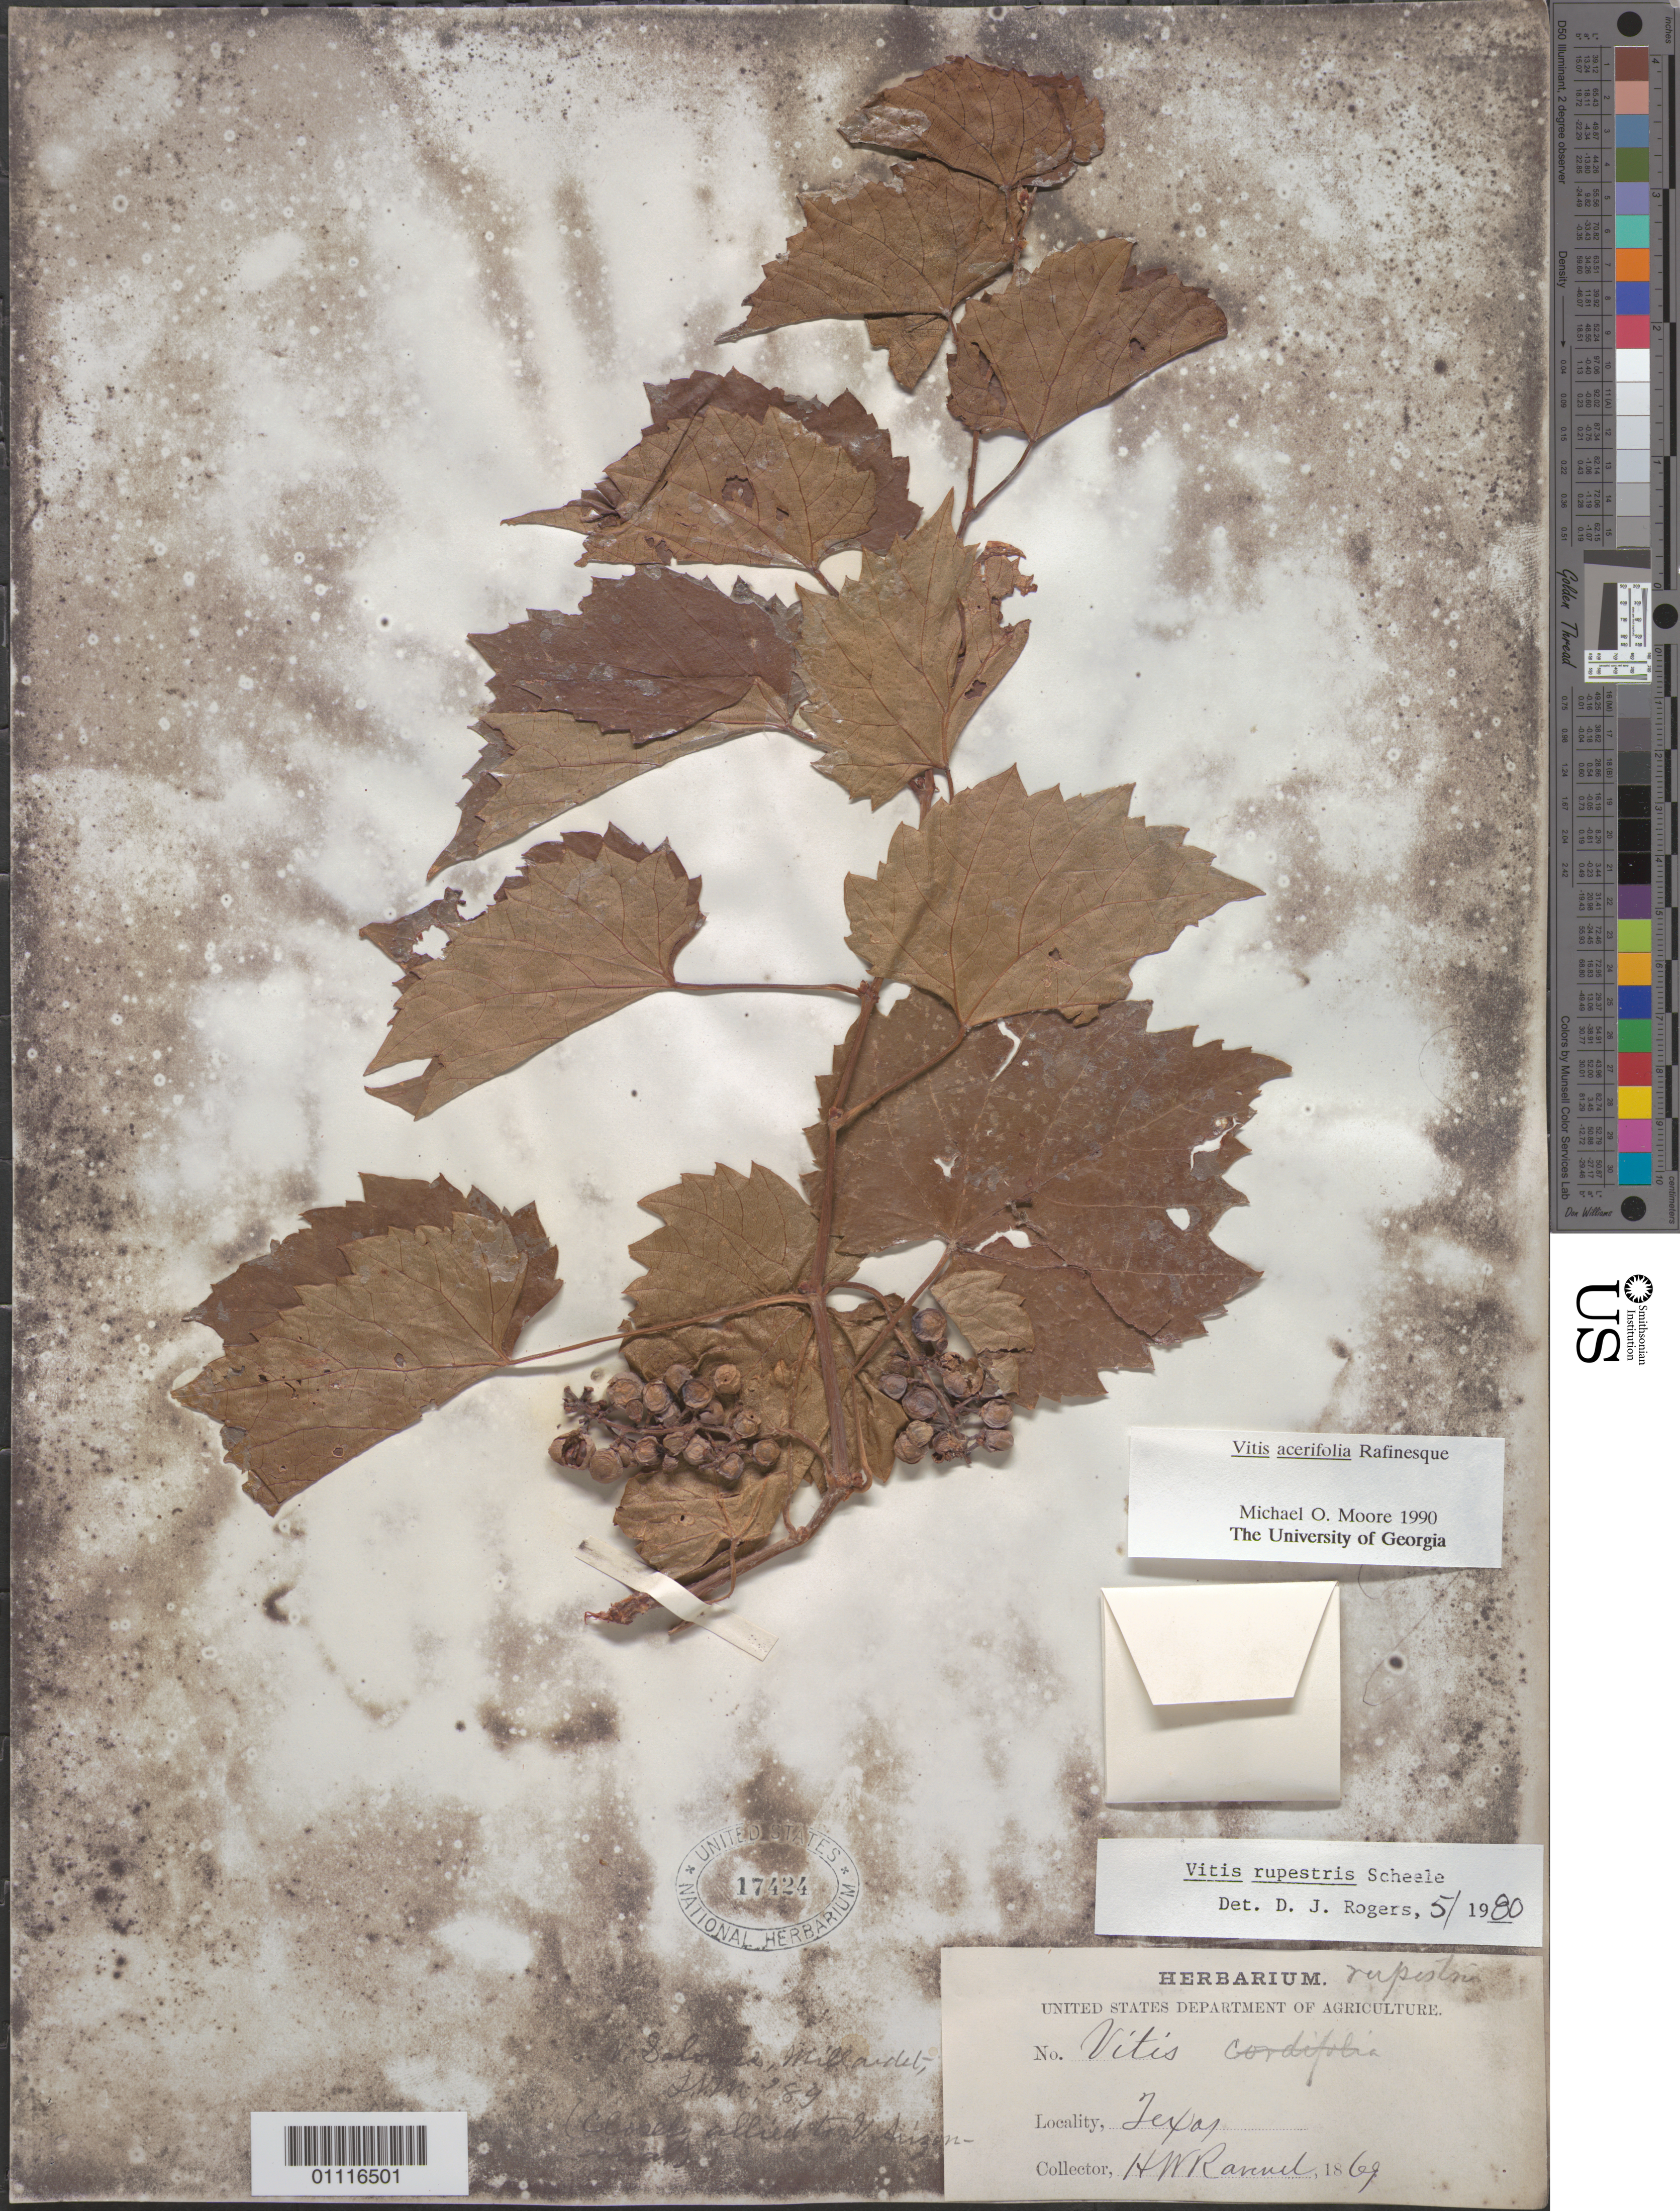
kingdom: Plantae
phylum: Tracheophyta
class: Magnoliopsida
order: Vitales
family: Vitaceae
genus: Vitis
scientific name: Vitis acerifolia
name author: Raf.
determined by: Moore, M. O.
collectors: H. Ravenel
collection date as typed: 1869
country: United States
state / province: Texas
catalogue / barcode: US 17424